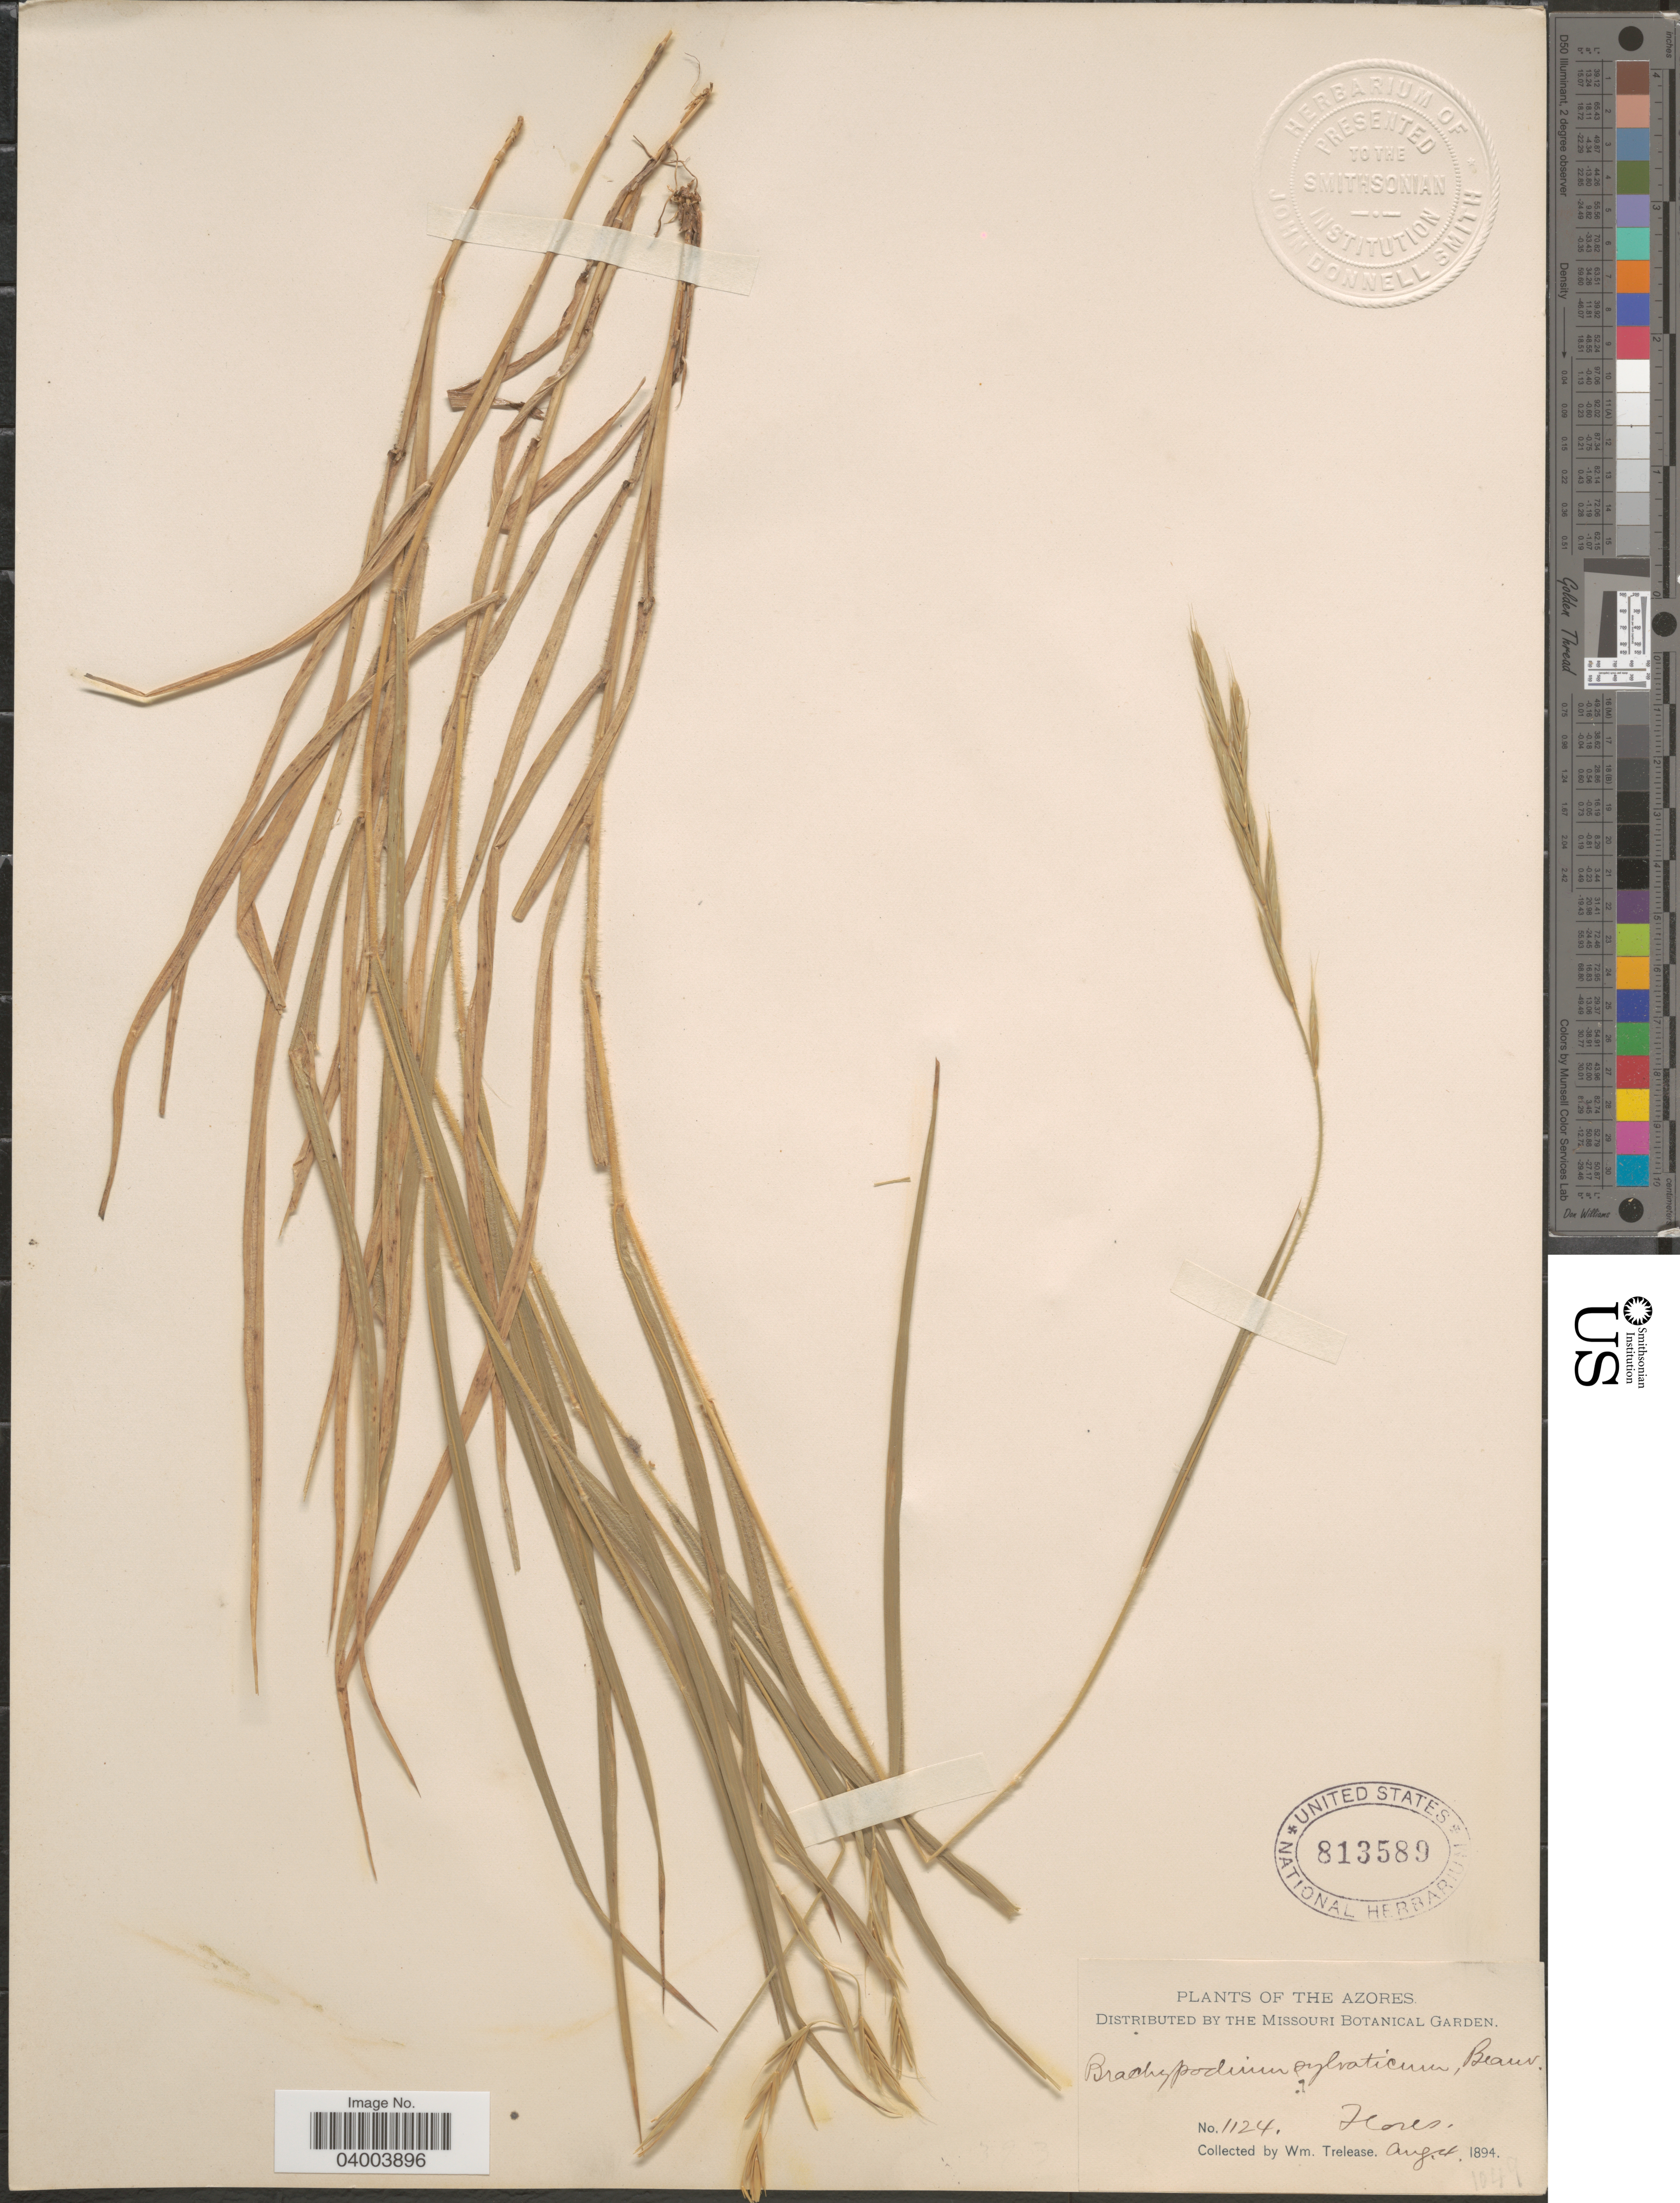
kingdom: Plantae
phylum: Tracheophyta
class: Liliopsida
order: Poales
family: Poaceae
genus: Brachypodium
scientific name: Brachypodium sylvaticum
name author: (Huds.) P. Beauv.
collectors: W. Trelease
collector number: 1124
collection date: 1894-08-04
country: Portugal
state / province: Azores (Aut. Reg.)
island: Flores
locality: The Azores. Flores.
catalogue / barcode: US 813589